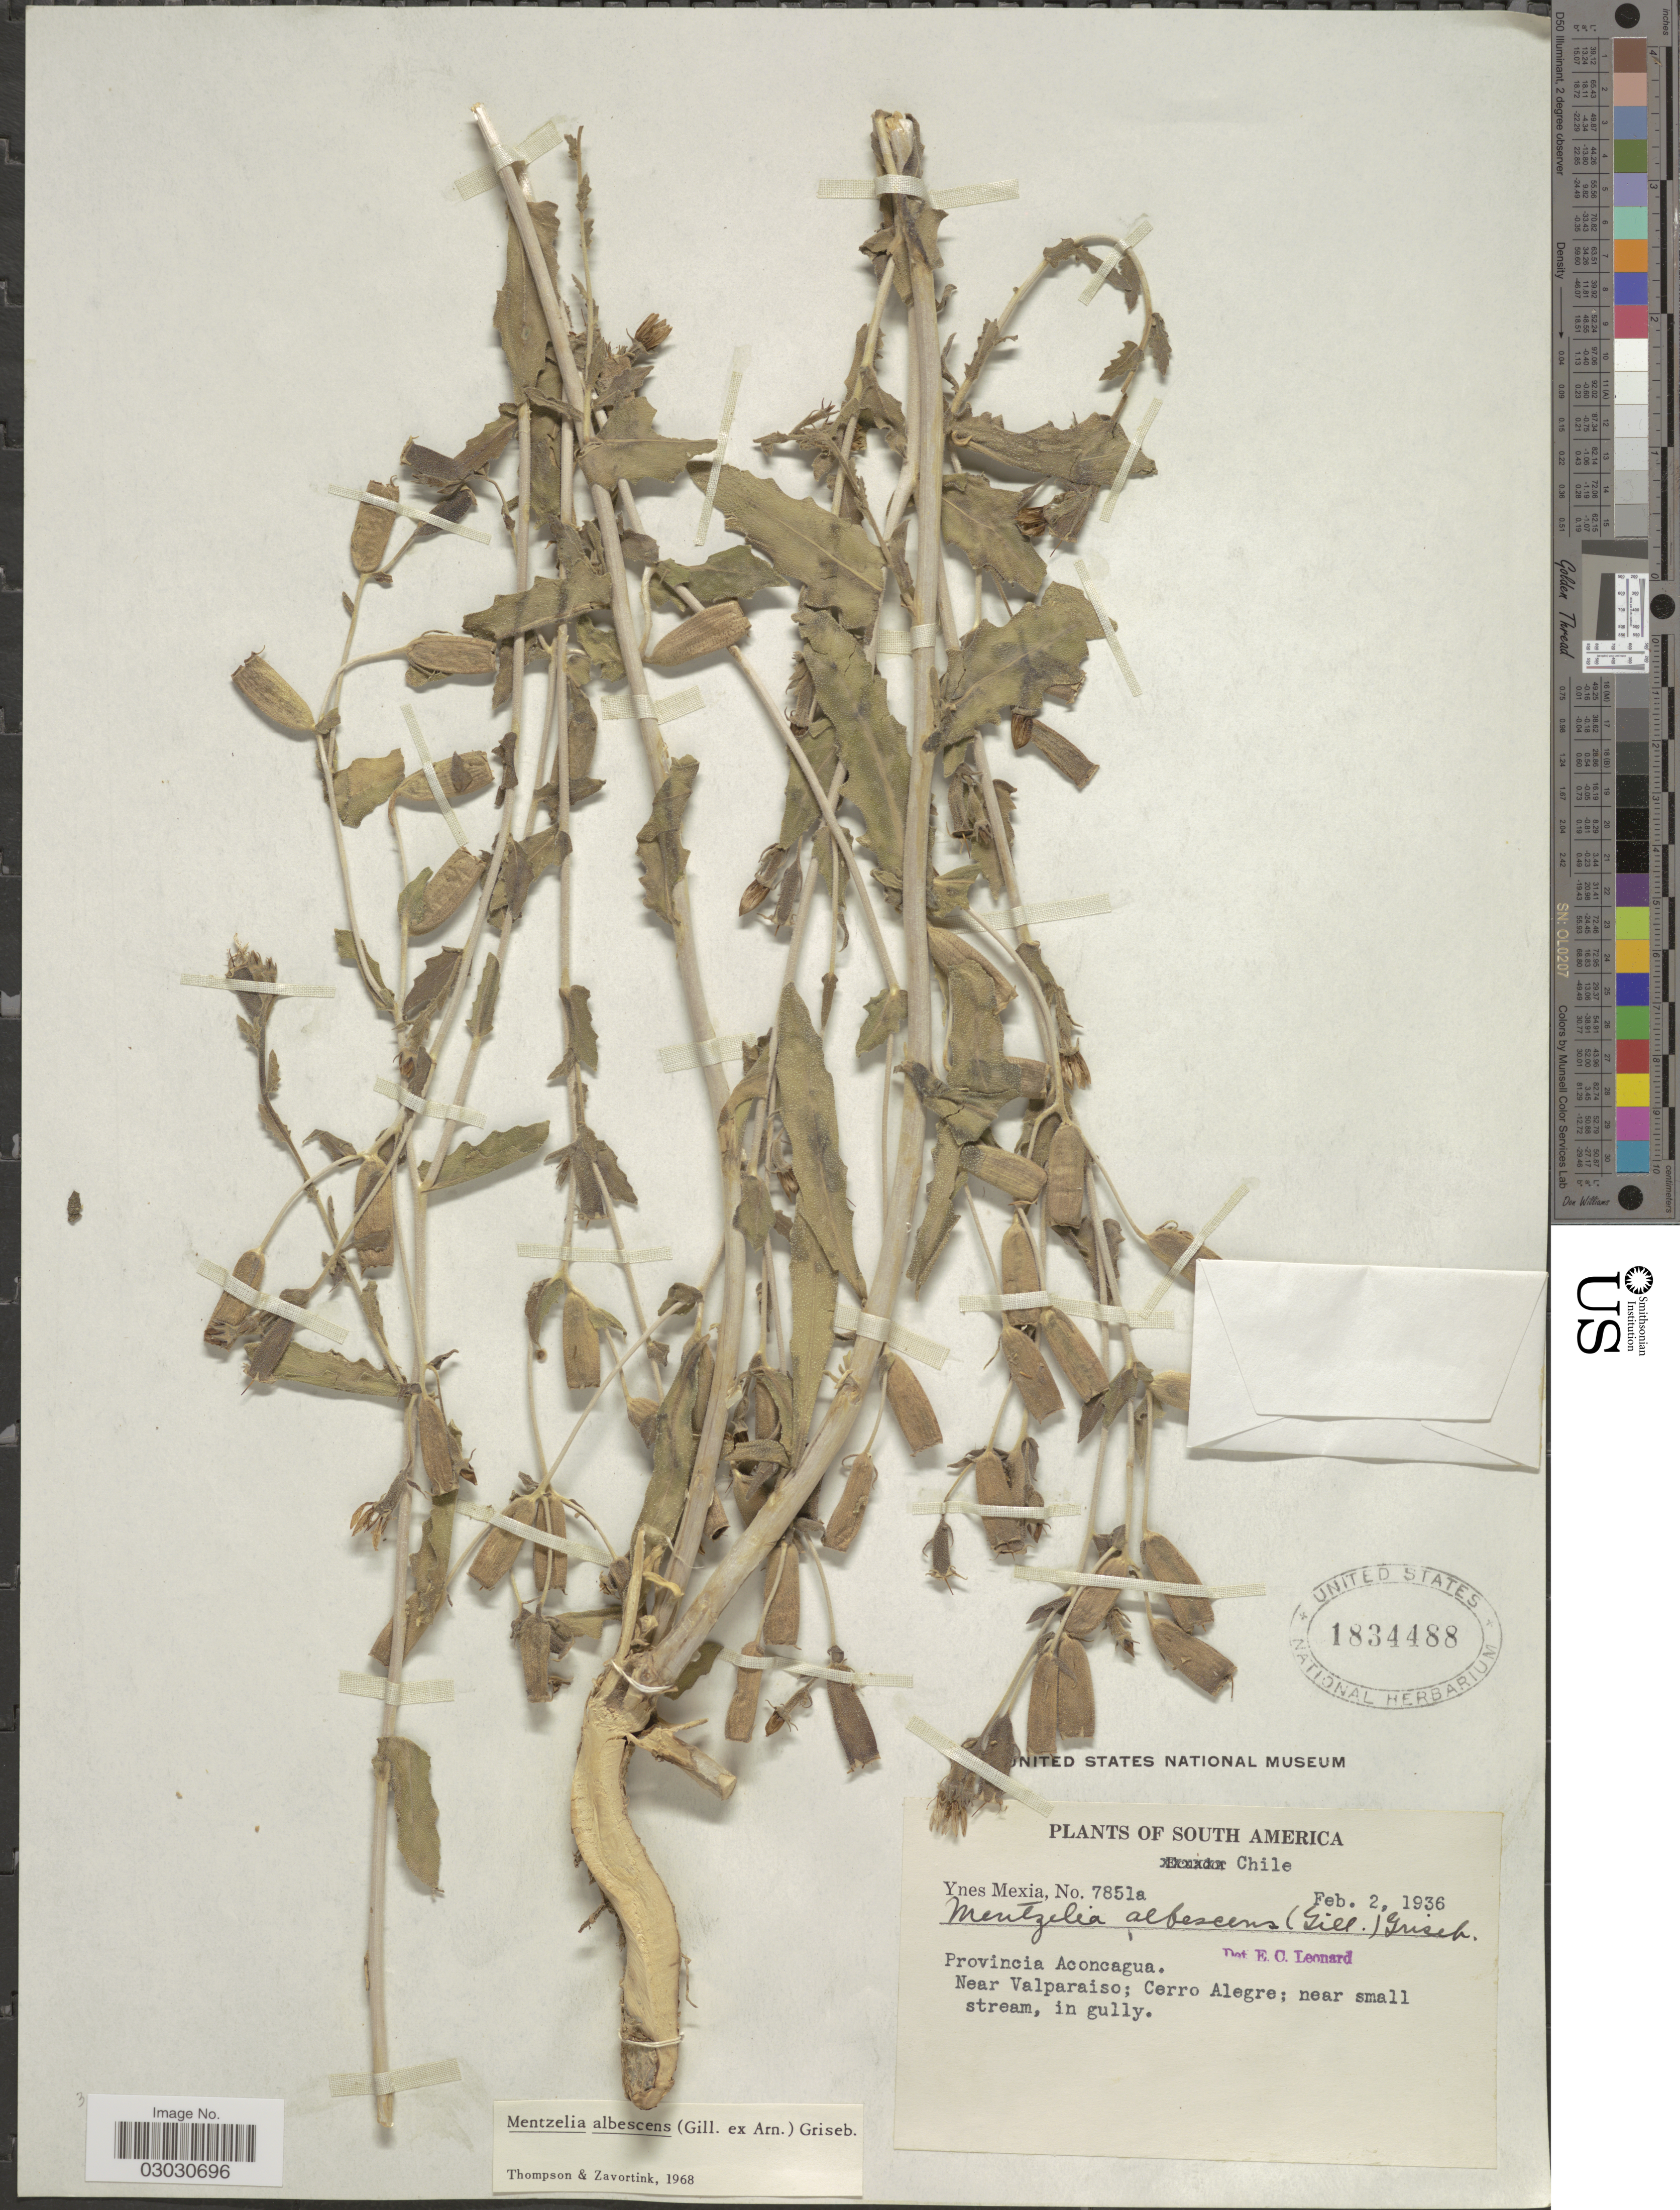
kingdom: Plantae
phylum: Tracheophyta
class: Magnoliopsida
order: Cornales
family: Loasaceae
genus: Mentzelia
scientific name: Mentzelia albescens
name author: (Gillies ex Arn.) Griseb.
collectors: Y. Mexia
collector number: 7851a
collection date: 1936-02-02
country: Chile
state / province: Valparaíso (V)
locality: Provincia Aconcagua. Near Valparaiso; Cerro Alegre; near small stream , in gully.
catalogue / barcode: US 1834488